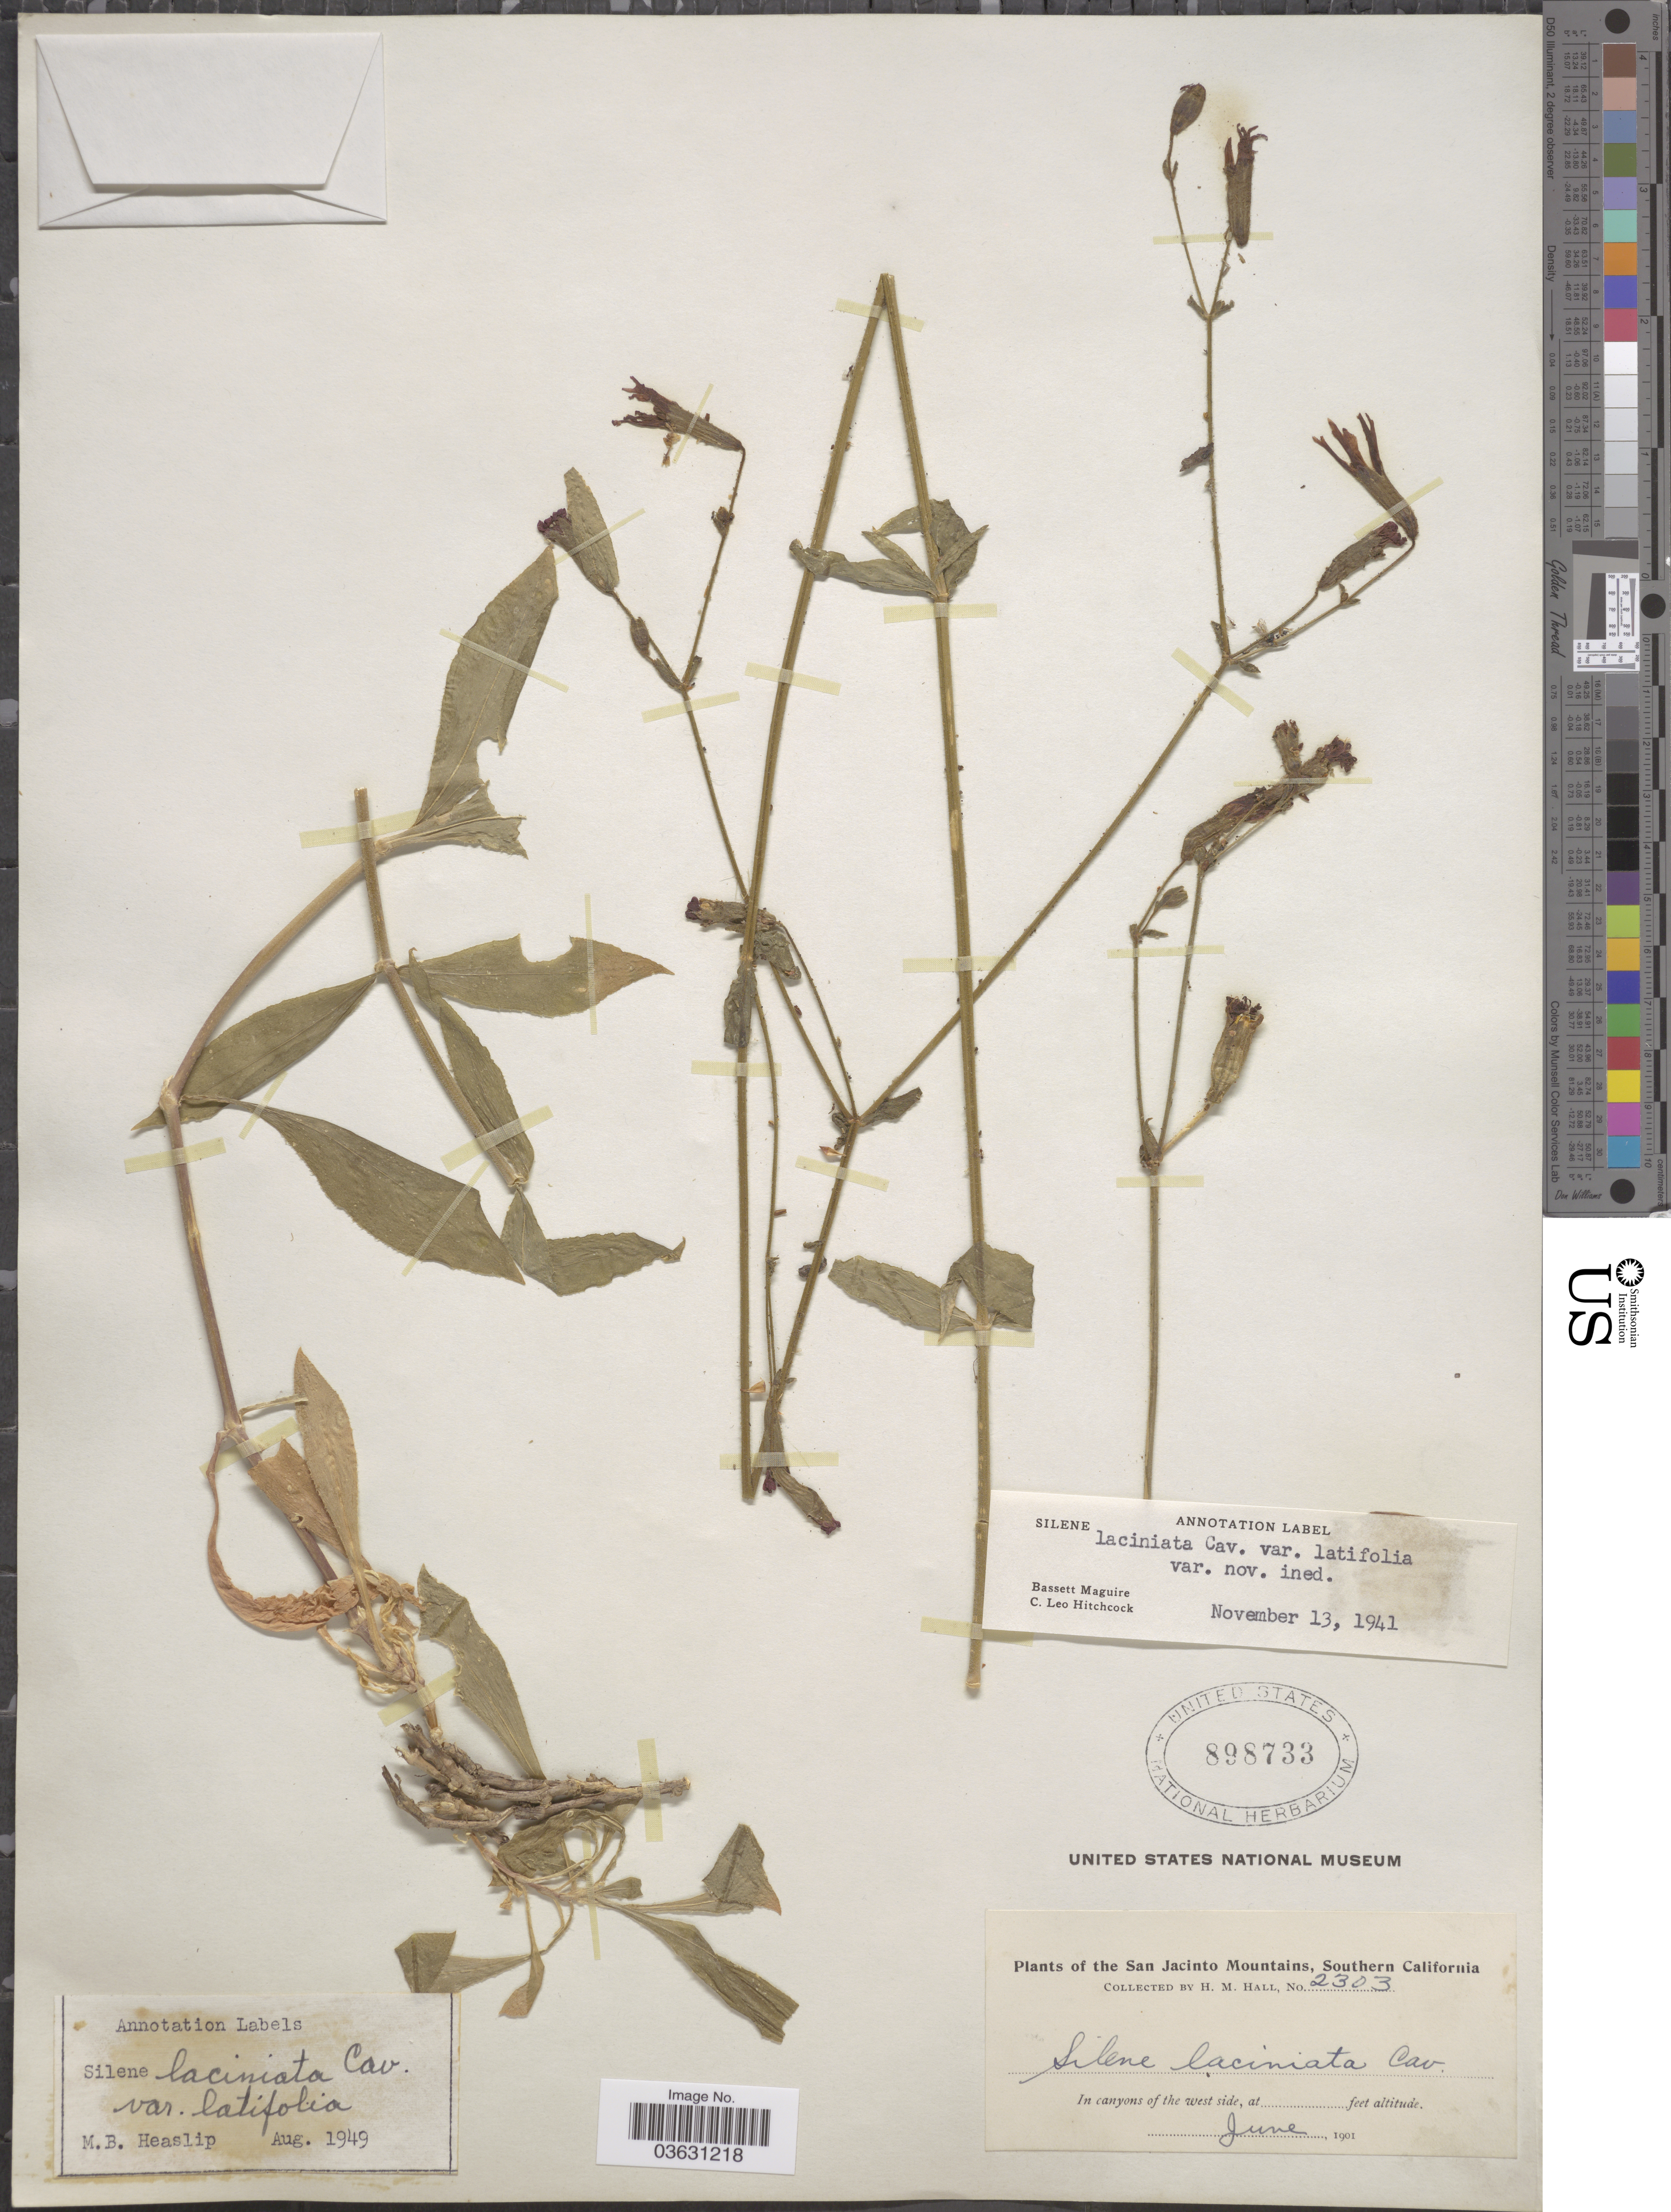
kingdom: Plantae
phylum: Tracheophyta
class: Magnoliopsida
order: Caryophyllales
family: Caryophyllaceae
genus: Silene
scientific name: Silene laciniata var. latifolia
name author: C.L. Hitchc. & Maguire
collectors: H. M. Hall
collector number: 2303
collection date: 1901-06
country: United States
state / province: California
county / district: Riverside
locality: San Jacinto Mountains, Southern California. In canyons of the west side.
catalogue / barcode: US 898733